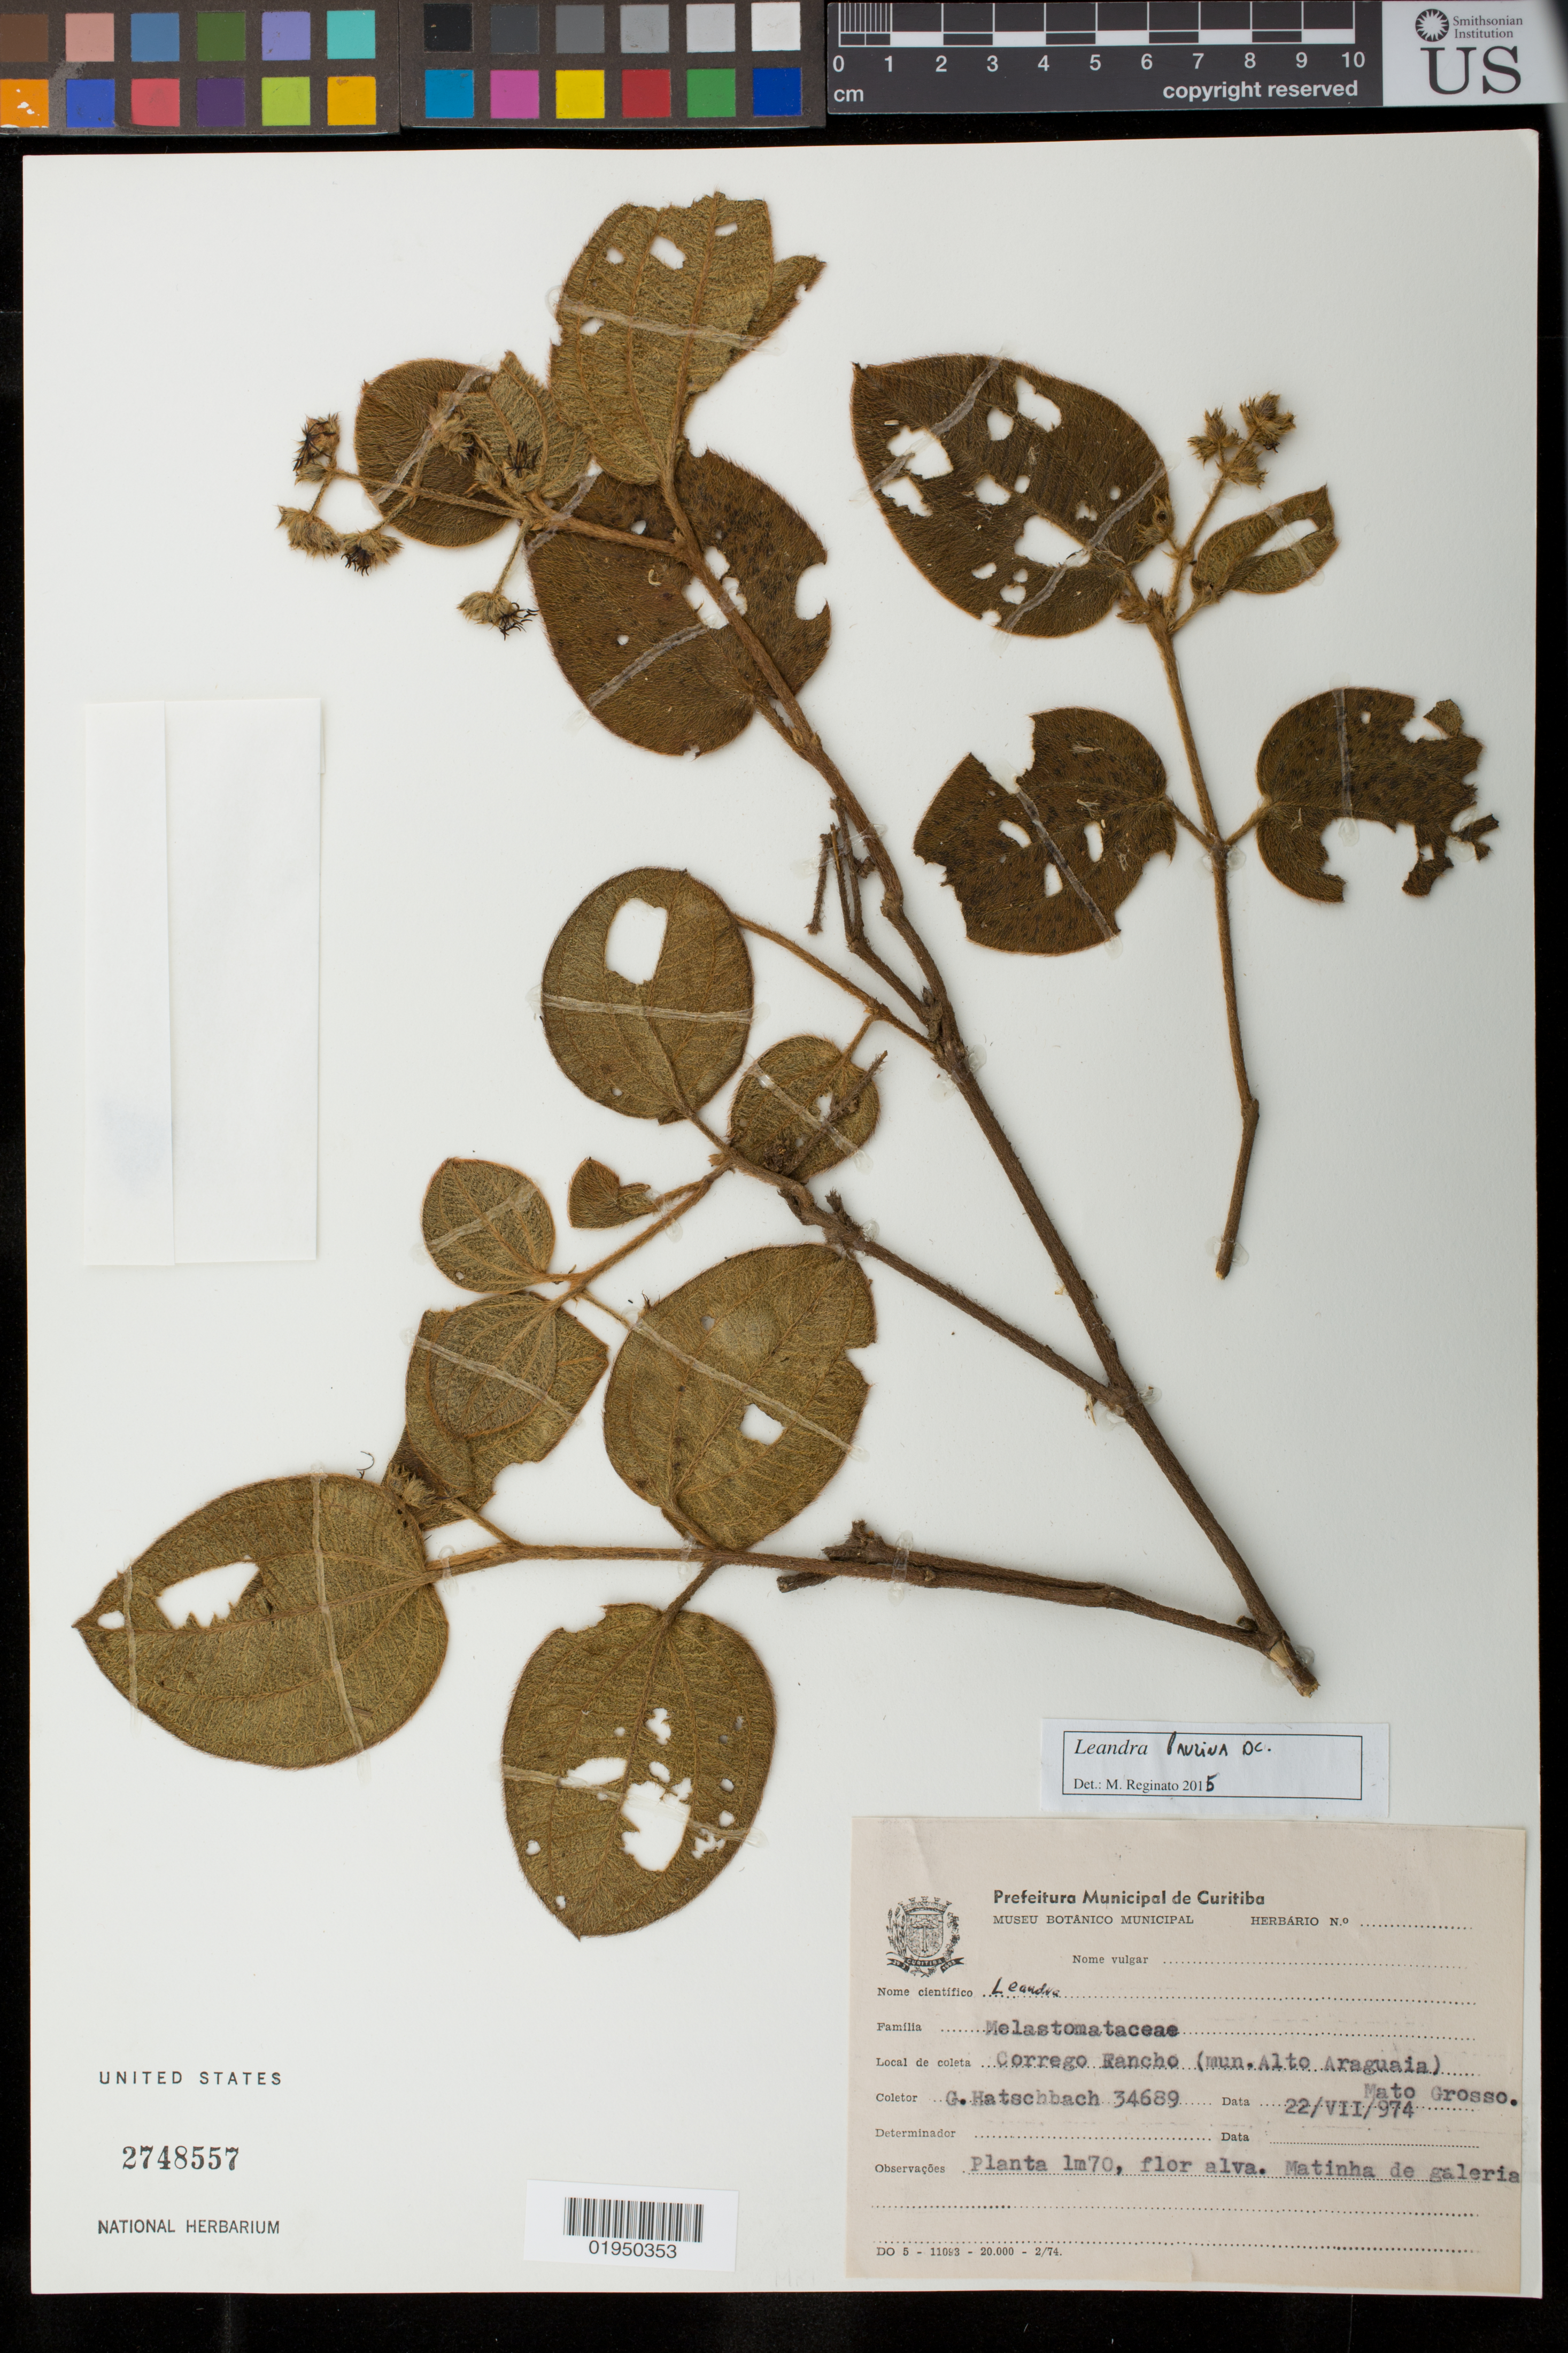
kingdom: Plantae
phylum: Tracheophyta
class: Magnoliopsida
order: Myrtales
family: Melastomataceae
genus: Leandra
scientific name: Leandra paulina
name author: DC.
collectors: G. Hatschbach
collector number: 34689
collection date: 1974-07-22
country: Brazil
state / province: Paraná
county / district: Curitiba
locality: Corrego Fancho (mun. Alto Araguaia) Mato Grosso.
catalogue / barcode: US 2748557